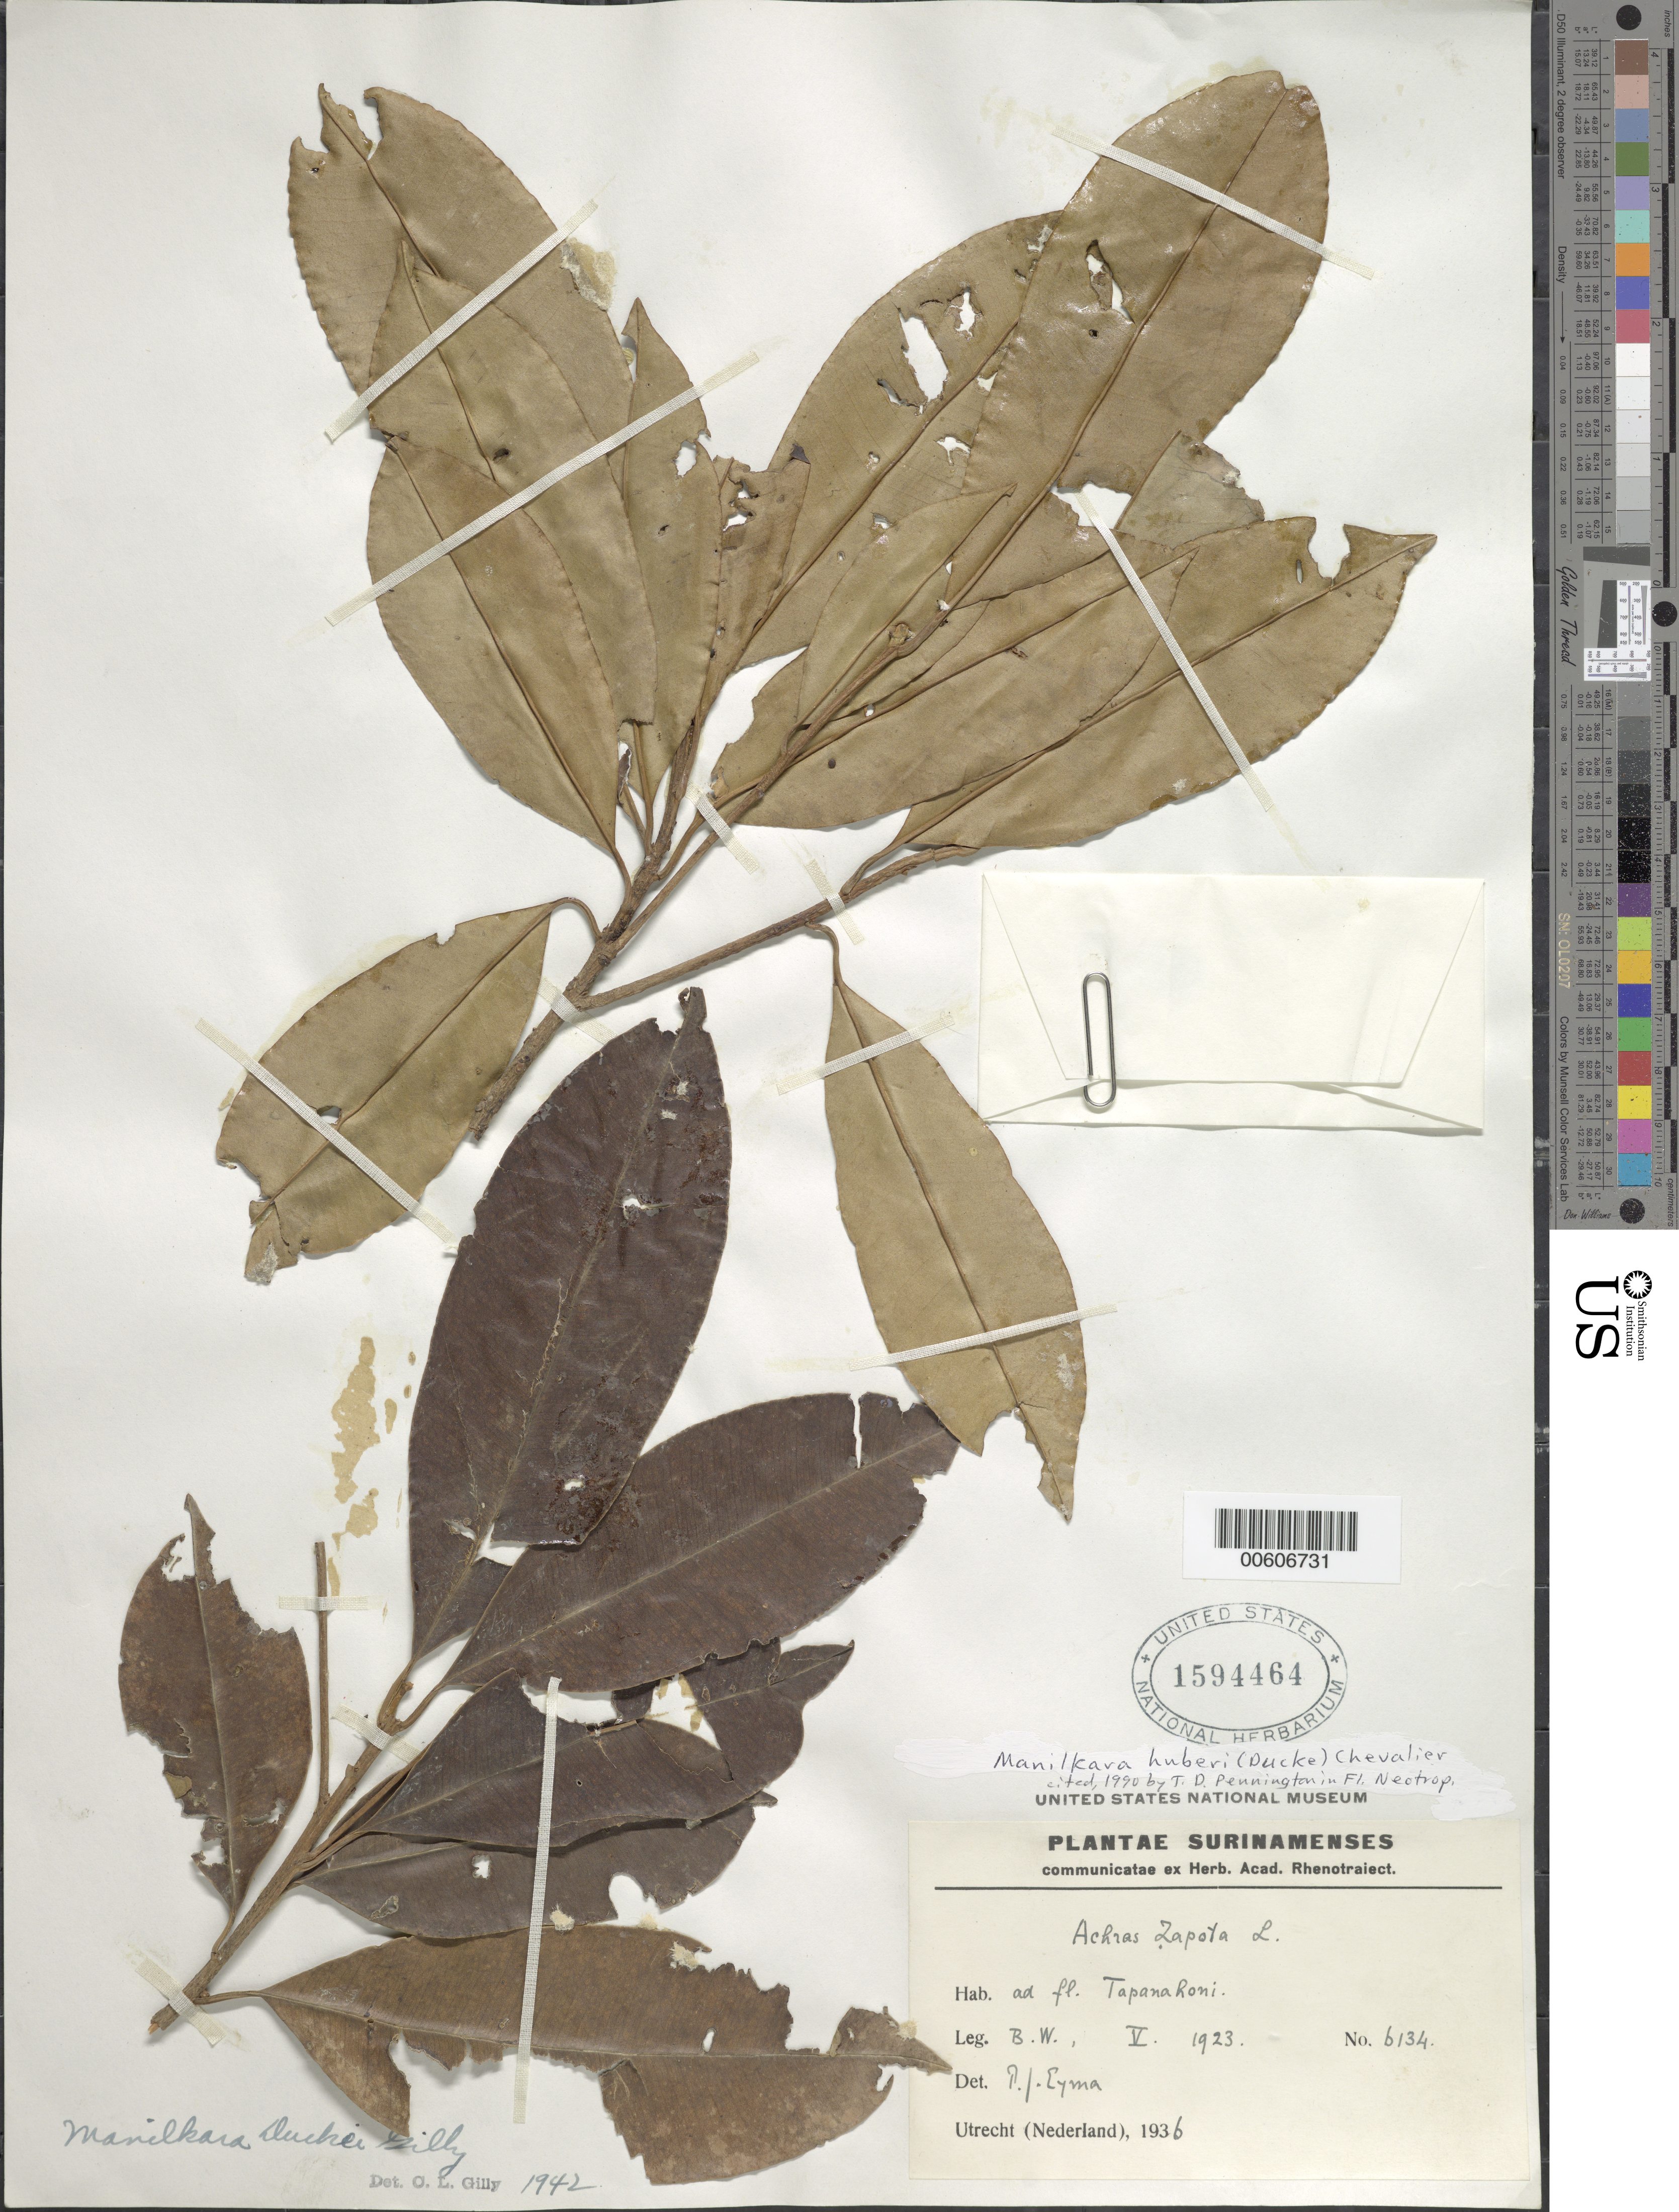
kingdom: Plantae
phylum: Tracheophyta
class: Magnoliopsida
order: Ericales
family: Sapotaceae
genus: Manilkara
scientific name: Manilkara huberi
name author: Standl.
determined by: Pennington, T. D., (K)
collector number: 6134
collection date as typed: May-23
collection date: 1923-05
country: Suriname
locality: Tapanhoni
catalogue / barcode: US 1594464